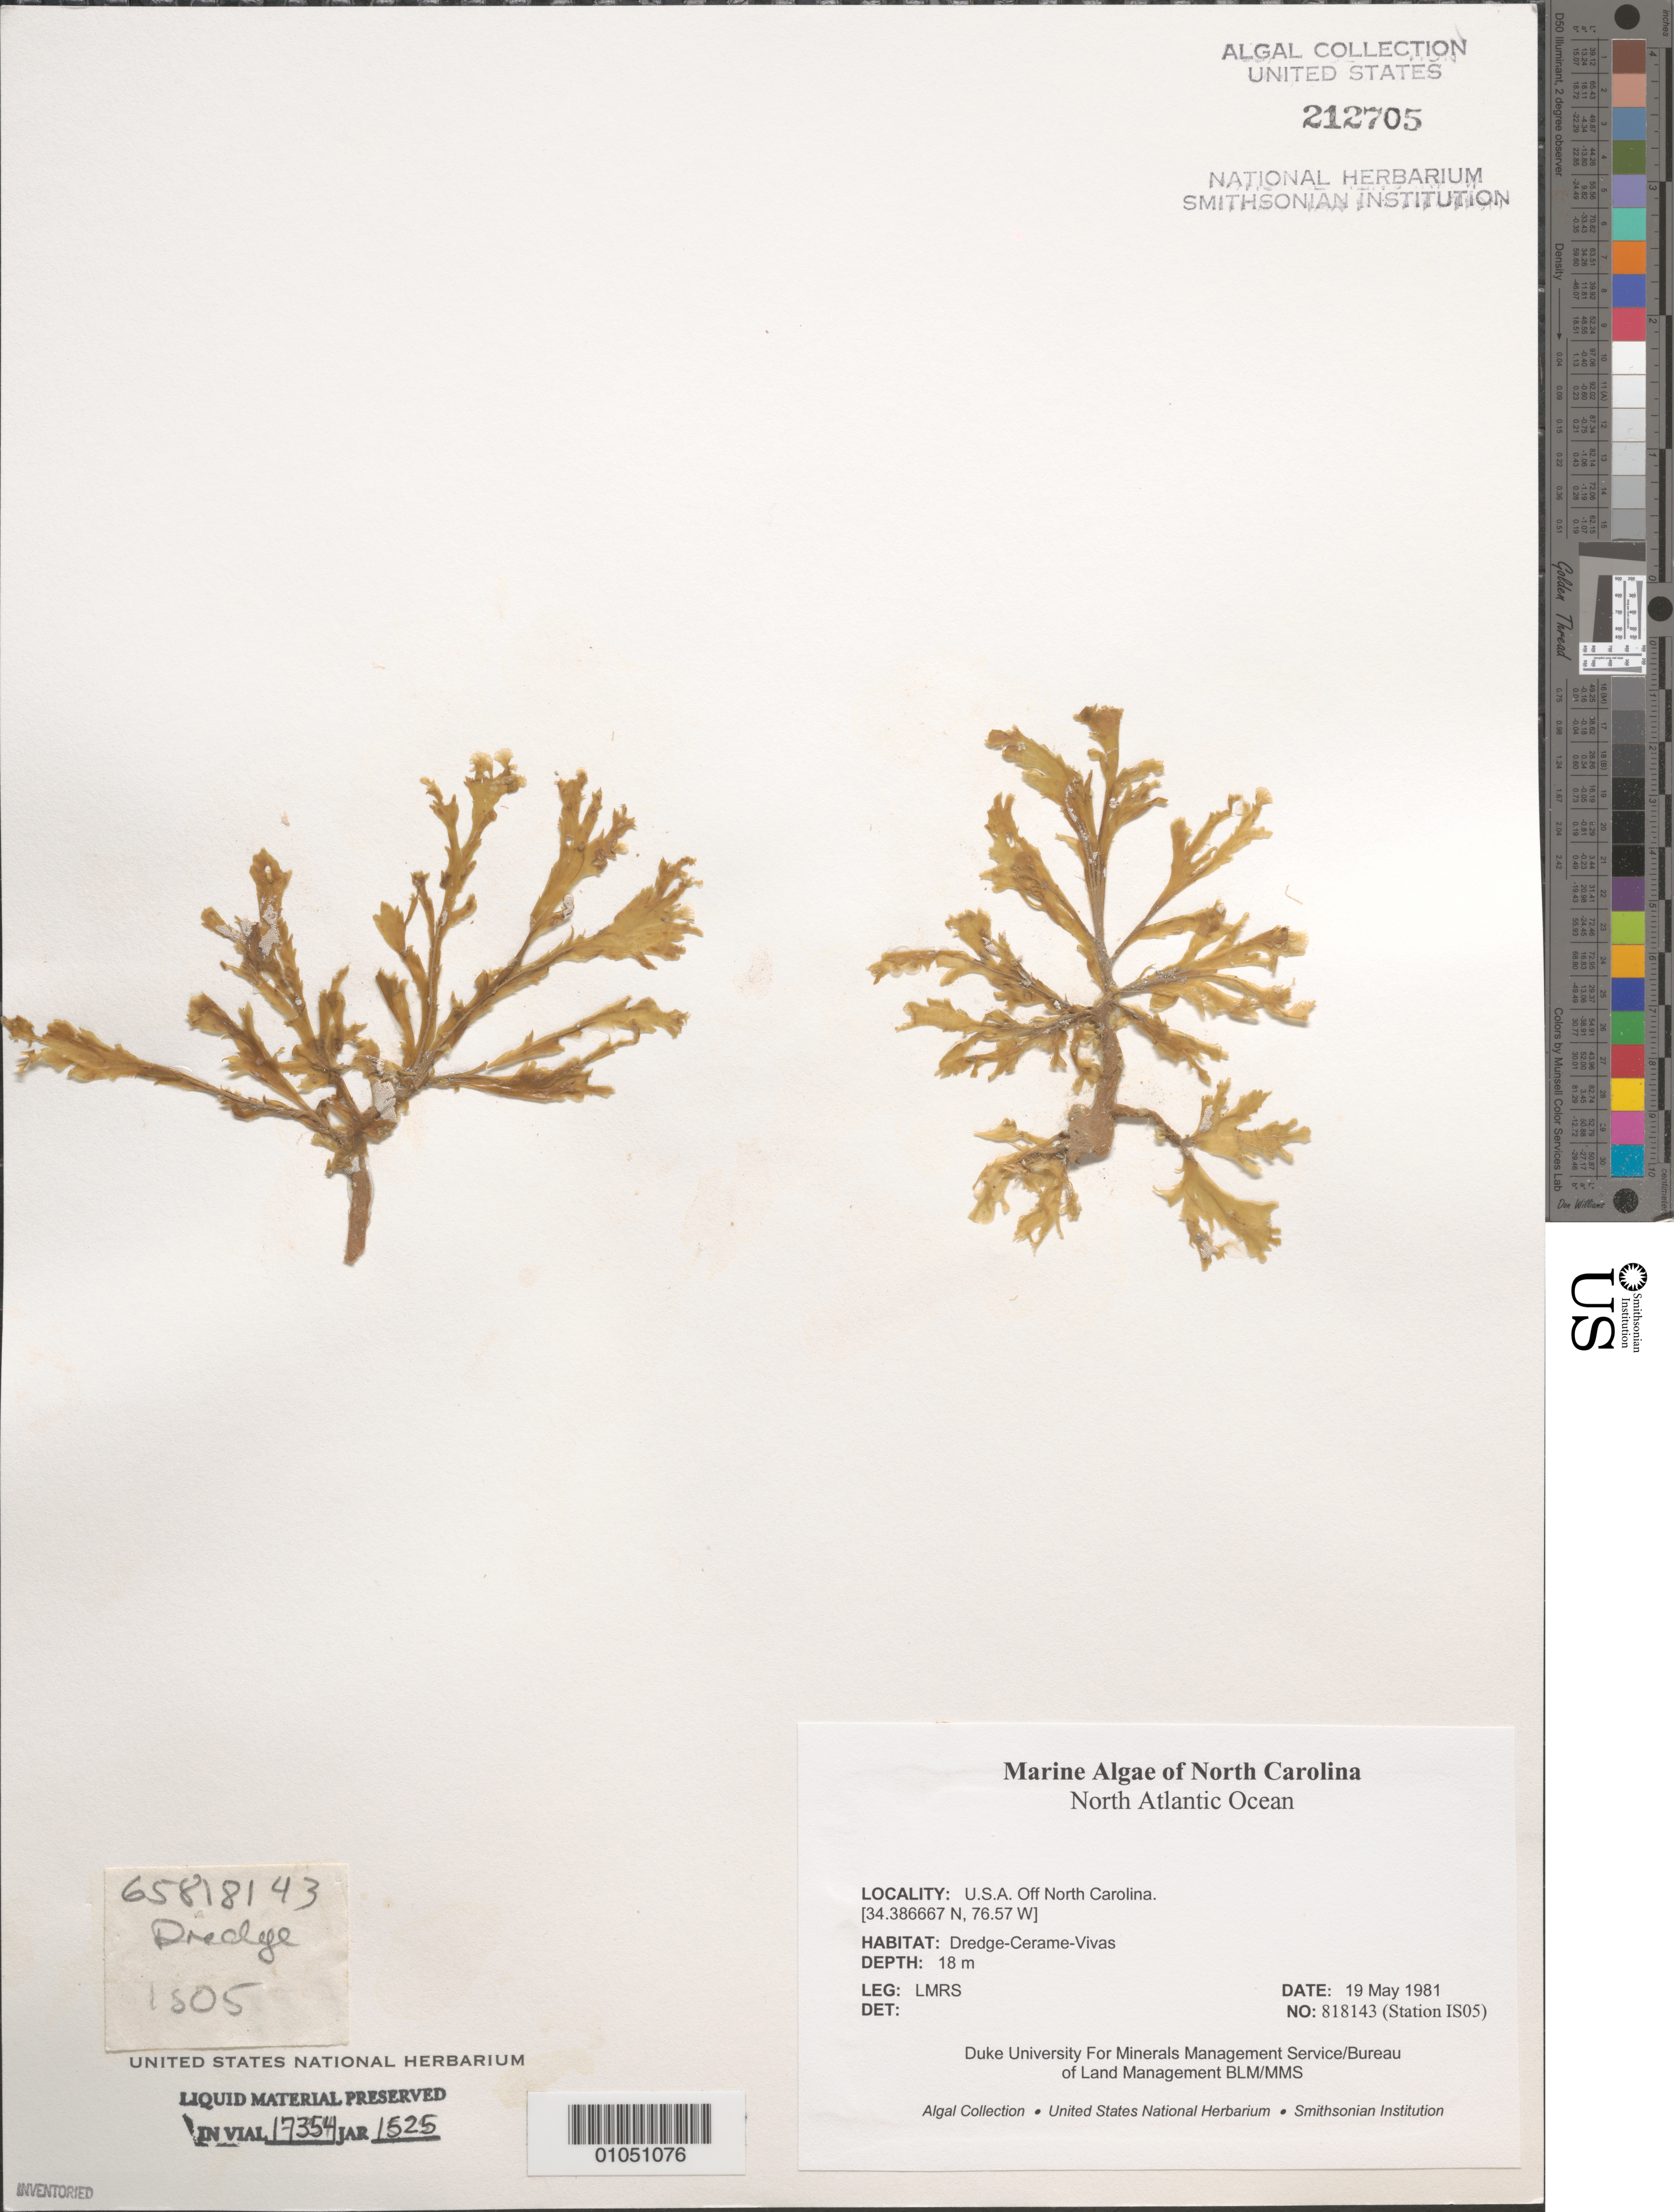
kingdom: Chromista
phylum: Ochrophyta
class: Phaeophyceae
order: Dictyotales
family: Dictyotaceae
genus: Zonaria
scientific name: Zonaria tournefortii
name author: (J.V.Lamouroux) Mont.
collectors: LMRS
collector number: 818143 (Station IS05)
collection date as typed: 19 May 1981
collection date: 1981-05-19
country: United States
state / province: North Carolina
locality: North Atlantic Ocean off North Carolina coast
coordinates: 34.386667 N, 76.57 W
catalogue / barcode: US 212705